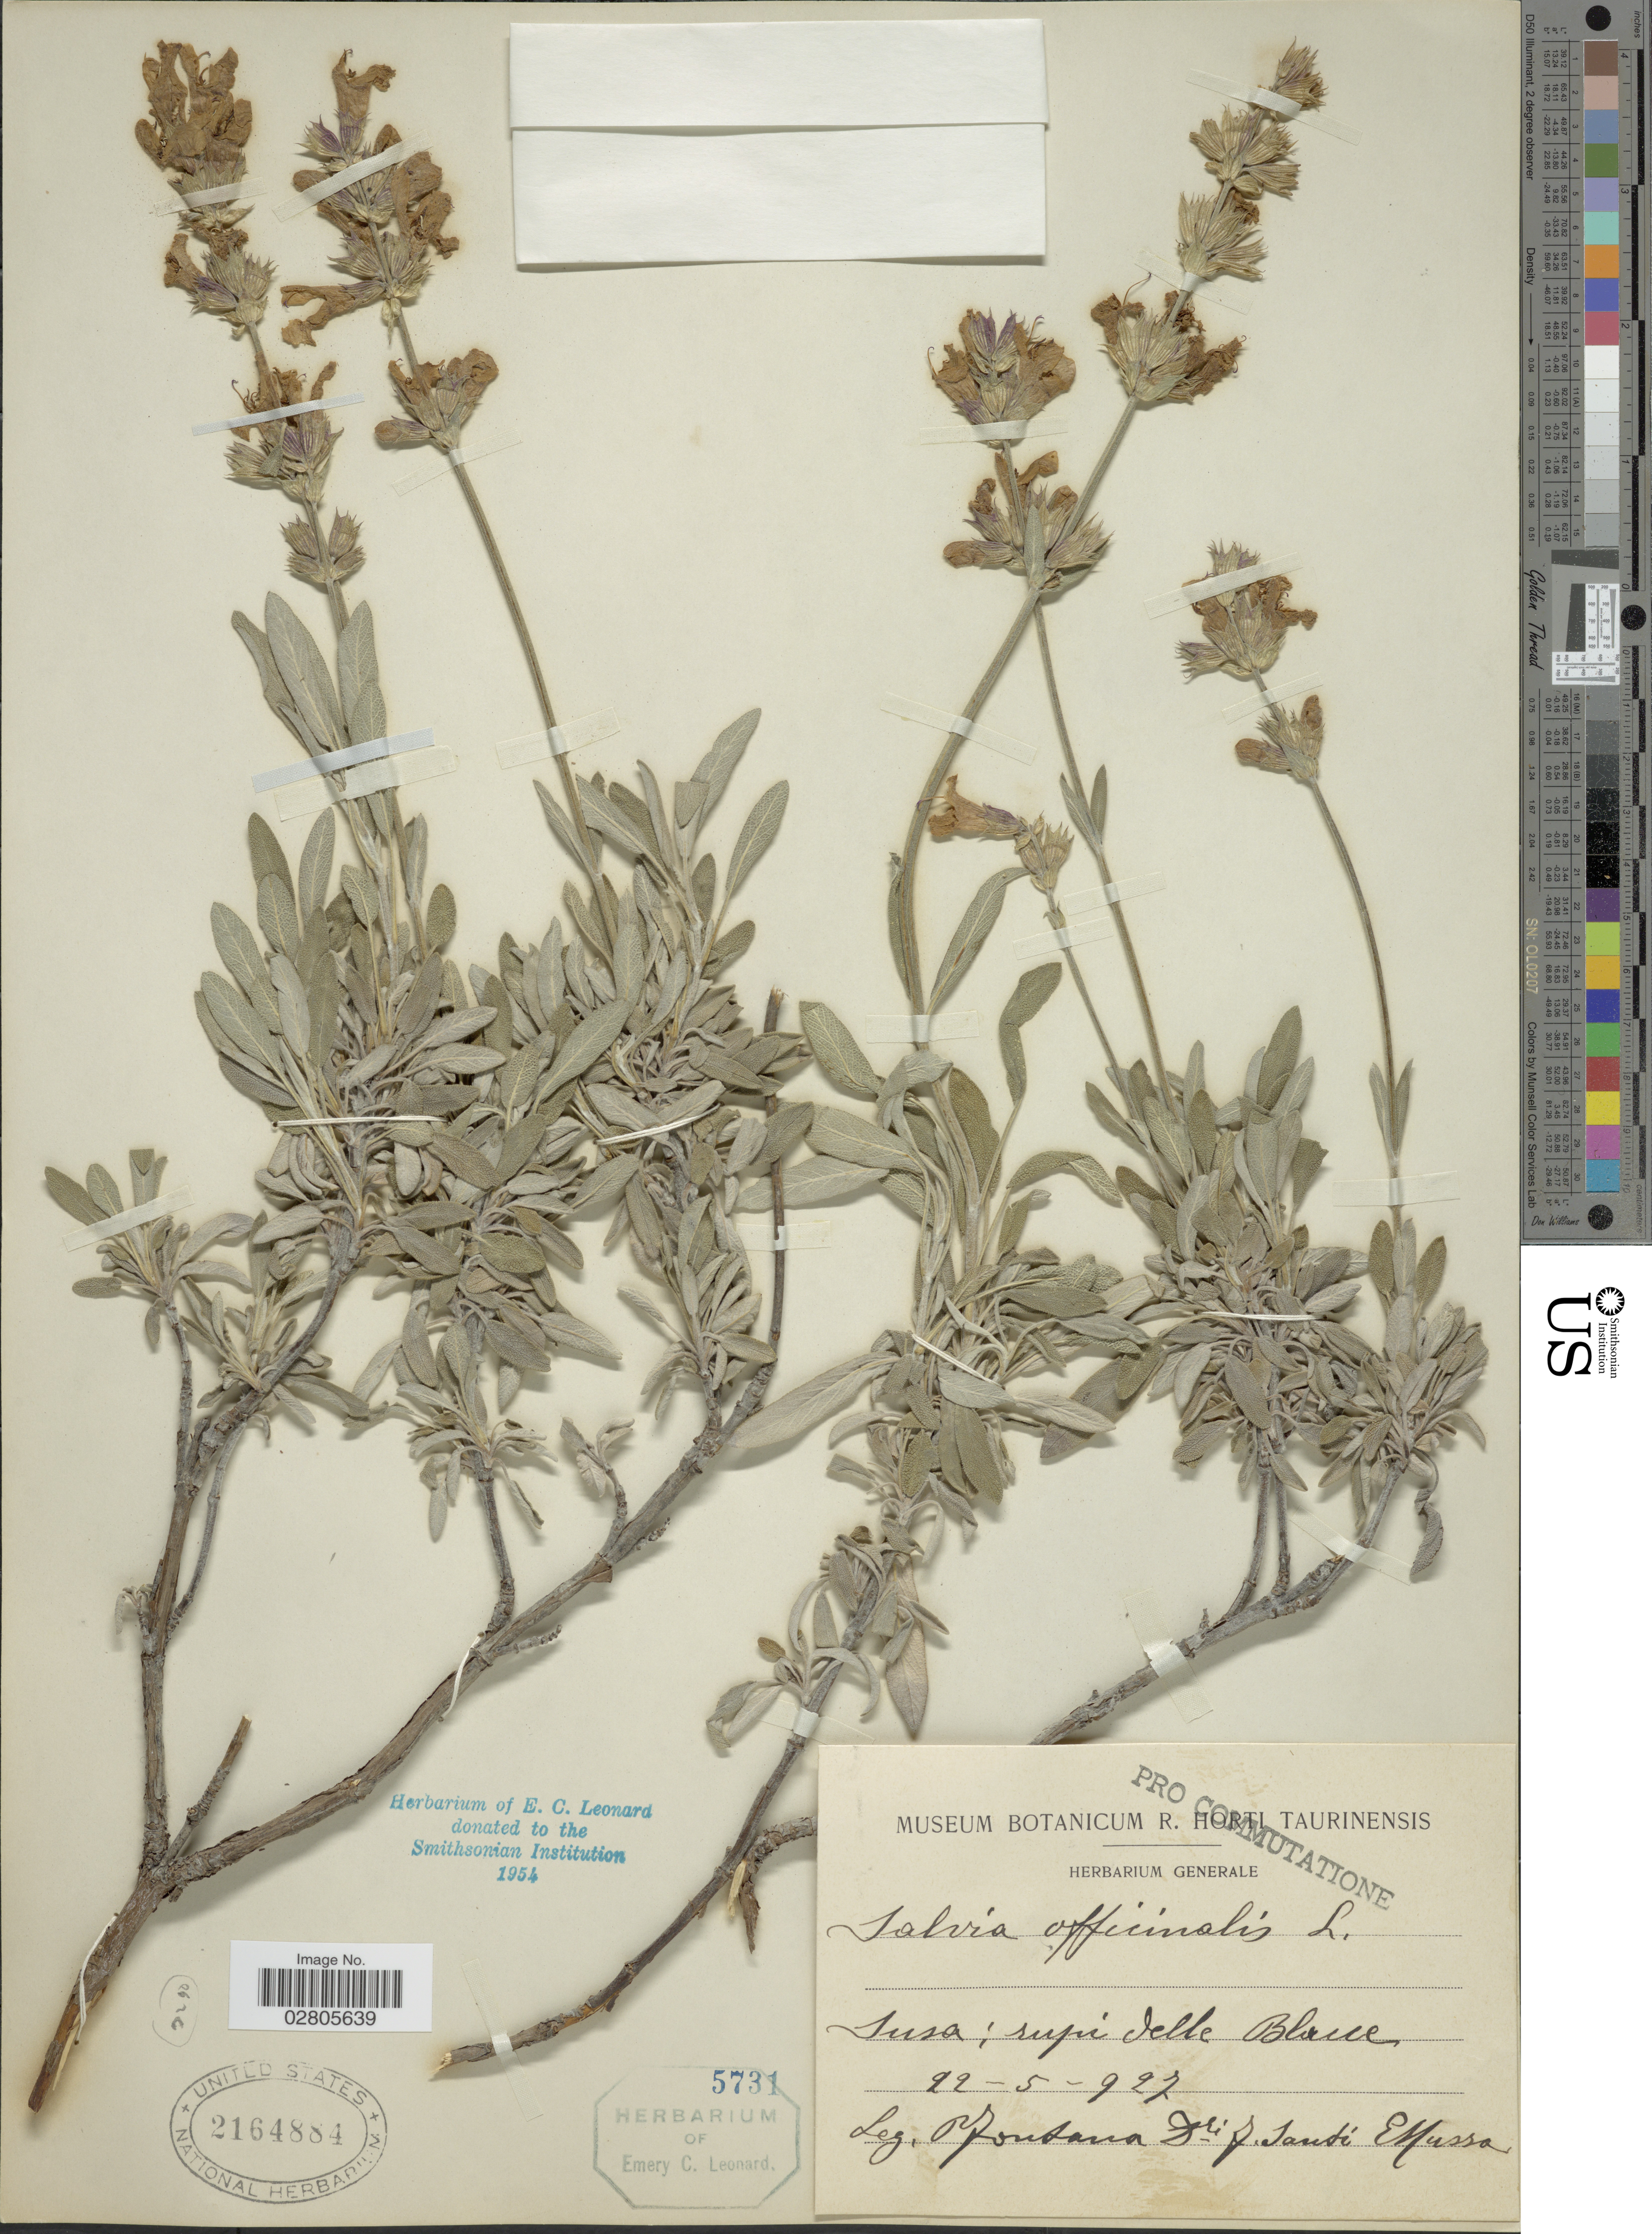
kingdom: Plantae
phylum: Tracheophyta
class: Magnoliopsida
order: Lamiales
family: Lamiaceae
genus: Salvia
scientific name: Salvia officinalis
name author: L.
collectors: P. Fontana, F. Saudi & E. Mussa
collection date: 1927-05-22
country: Azerbaijan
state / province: Susa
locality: Supi delle Blaue. [interpreted]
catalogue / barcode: US 2164884